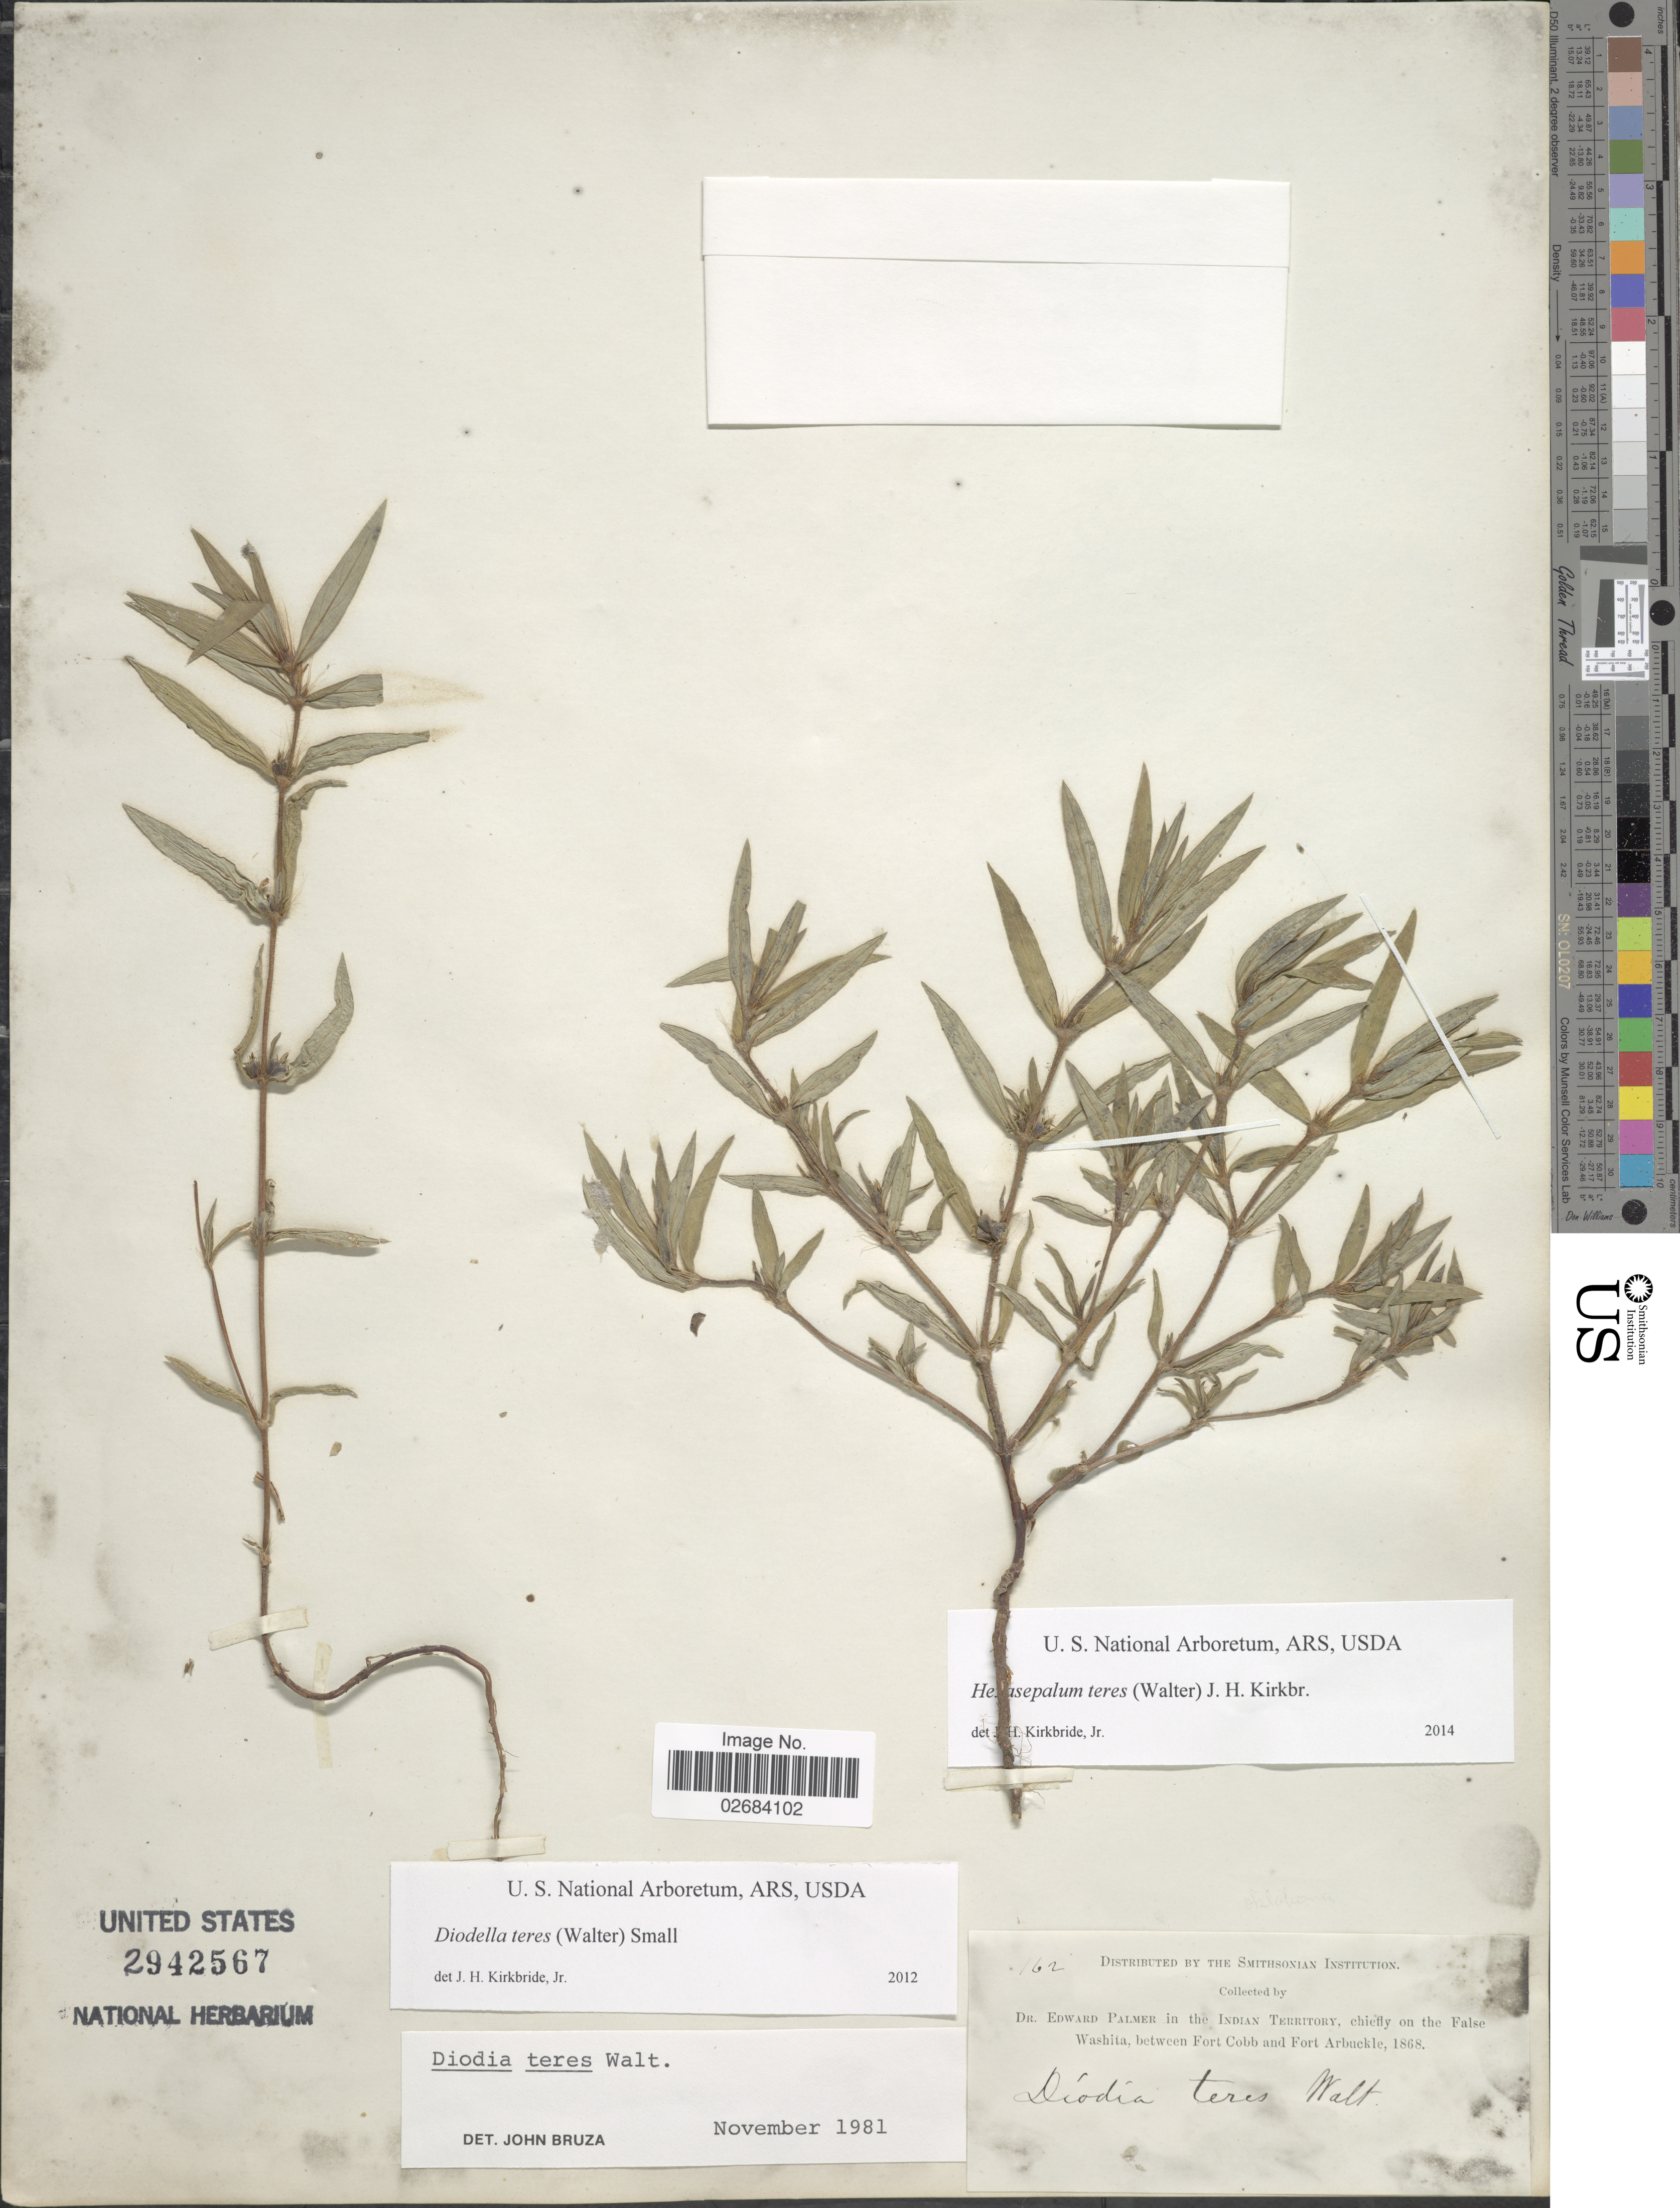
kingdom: Plantae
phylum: Tracheophyta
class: Magnoliopsida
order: Gentianales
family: Rubiaceae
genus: Diodia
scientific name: Diodia teres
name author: Walter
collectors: E. Palmer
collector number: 162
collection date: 1868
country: United States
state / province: Oklahoma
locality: In the Indian Territory, chiefly on the False Washita, between Fort Cobb and Fort Arbuckle.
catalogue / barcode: US 2942567